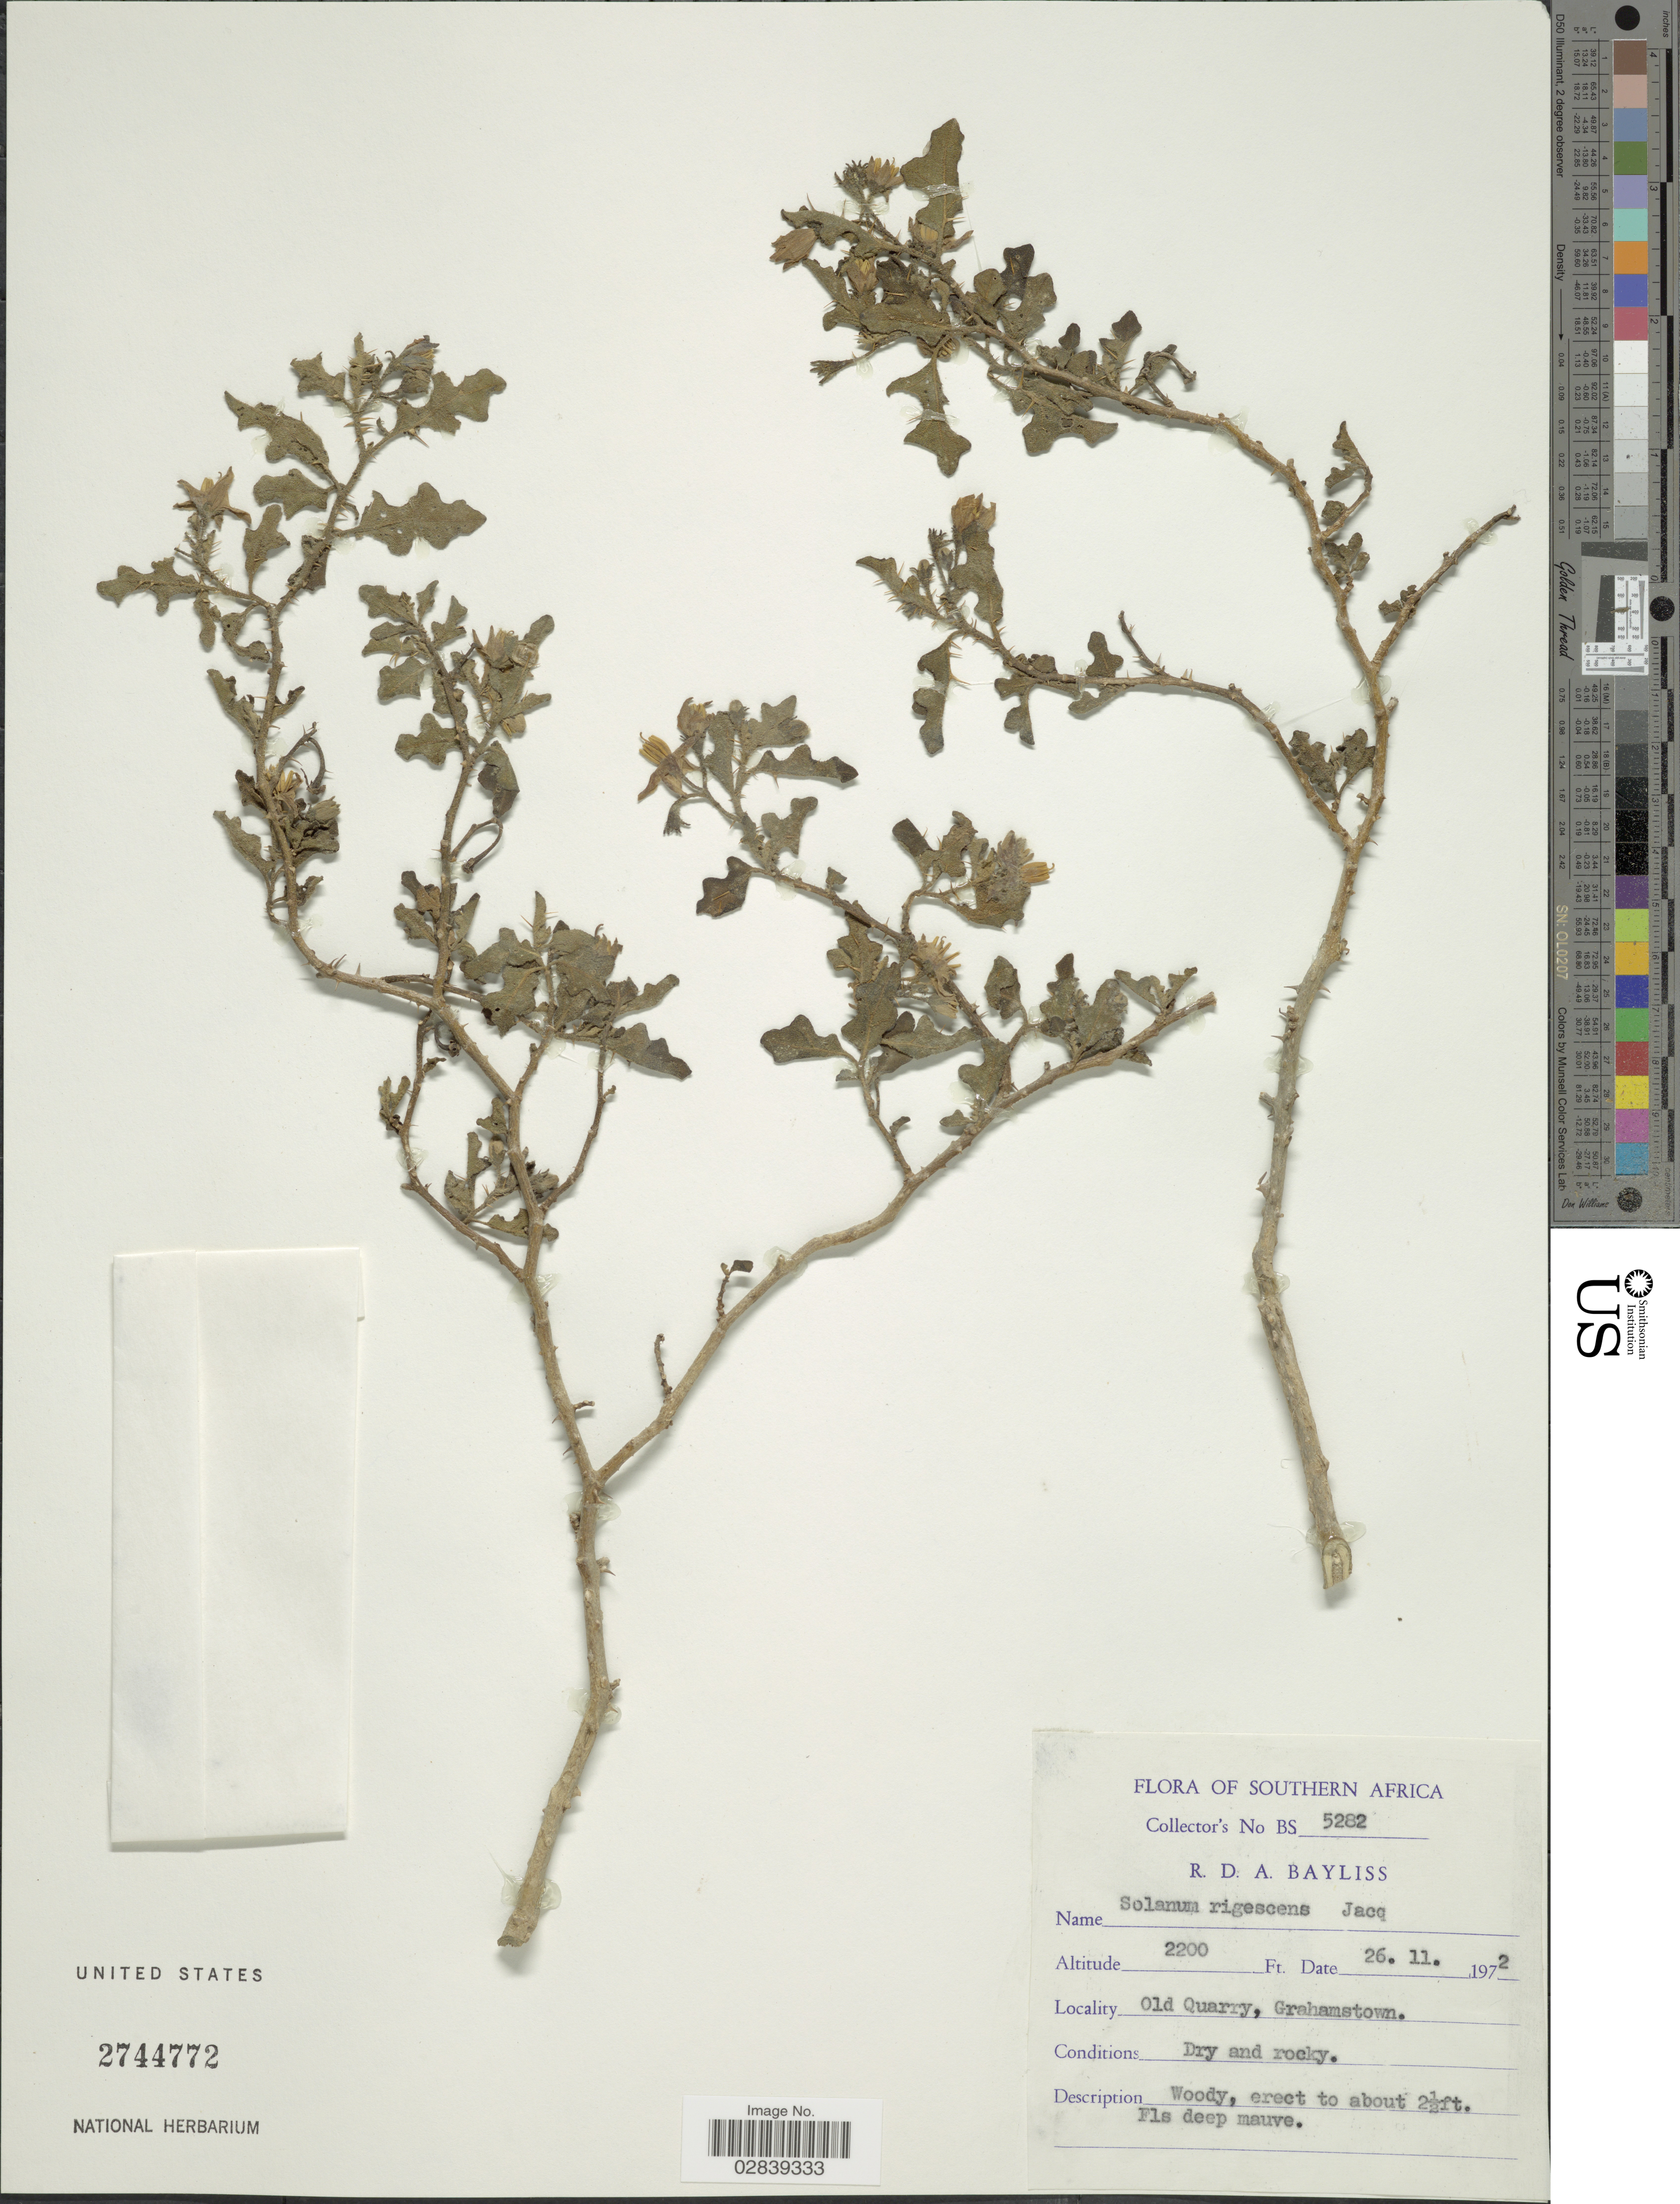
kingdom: Plantae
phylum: Tracheophyta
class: Magnoliopsida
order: Solanales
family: Solanaceae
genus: Solanum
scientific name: Solanum rigescens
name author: Jacq.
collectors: R. Bayliss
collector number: BS5282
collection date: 1972-11-26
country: South Africa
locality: Southern Africa, Old Quarry, Grahamstown.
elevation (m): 671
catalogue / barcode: US 2744772